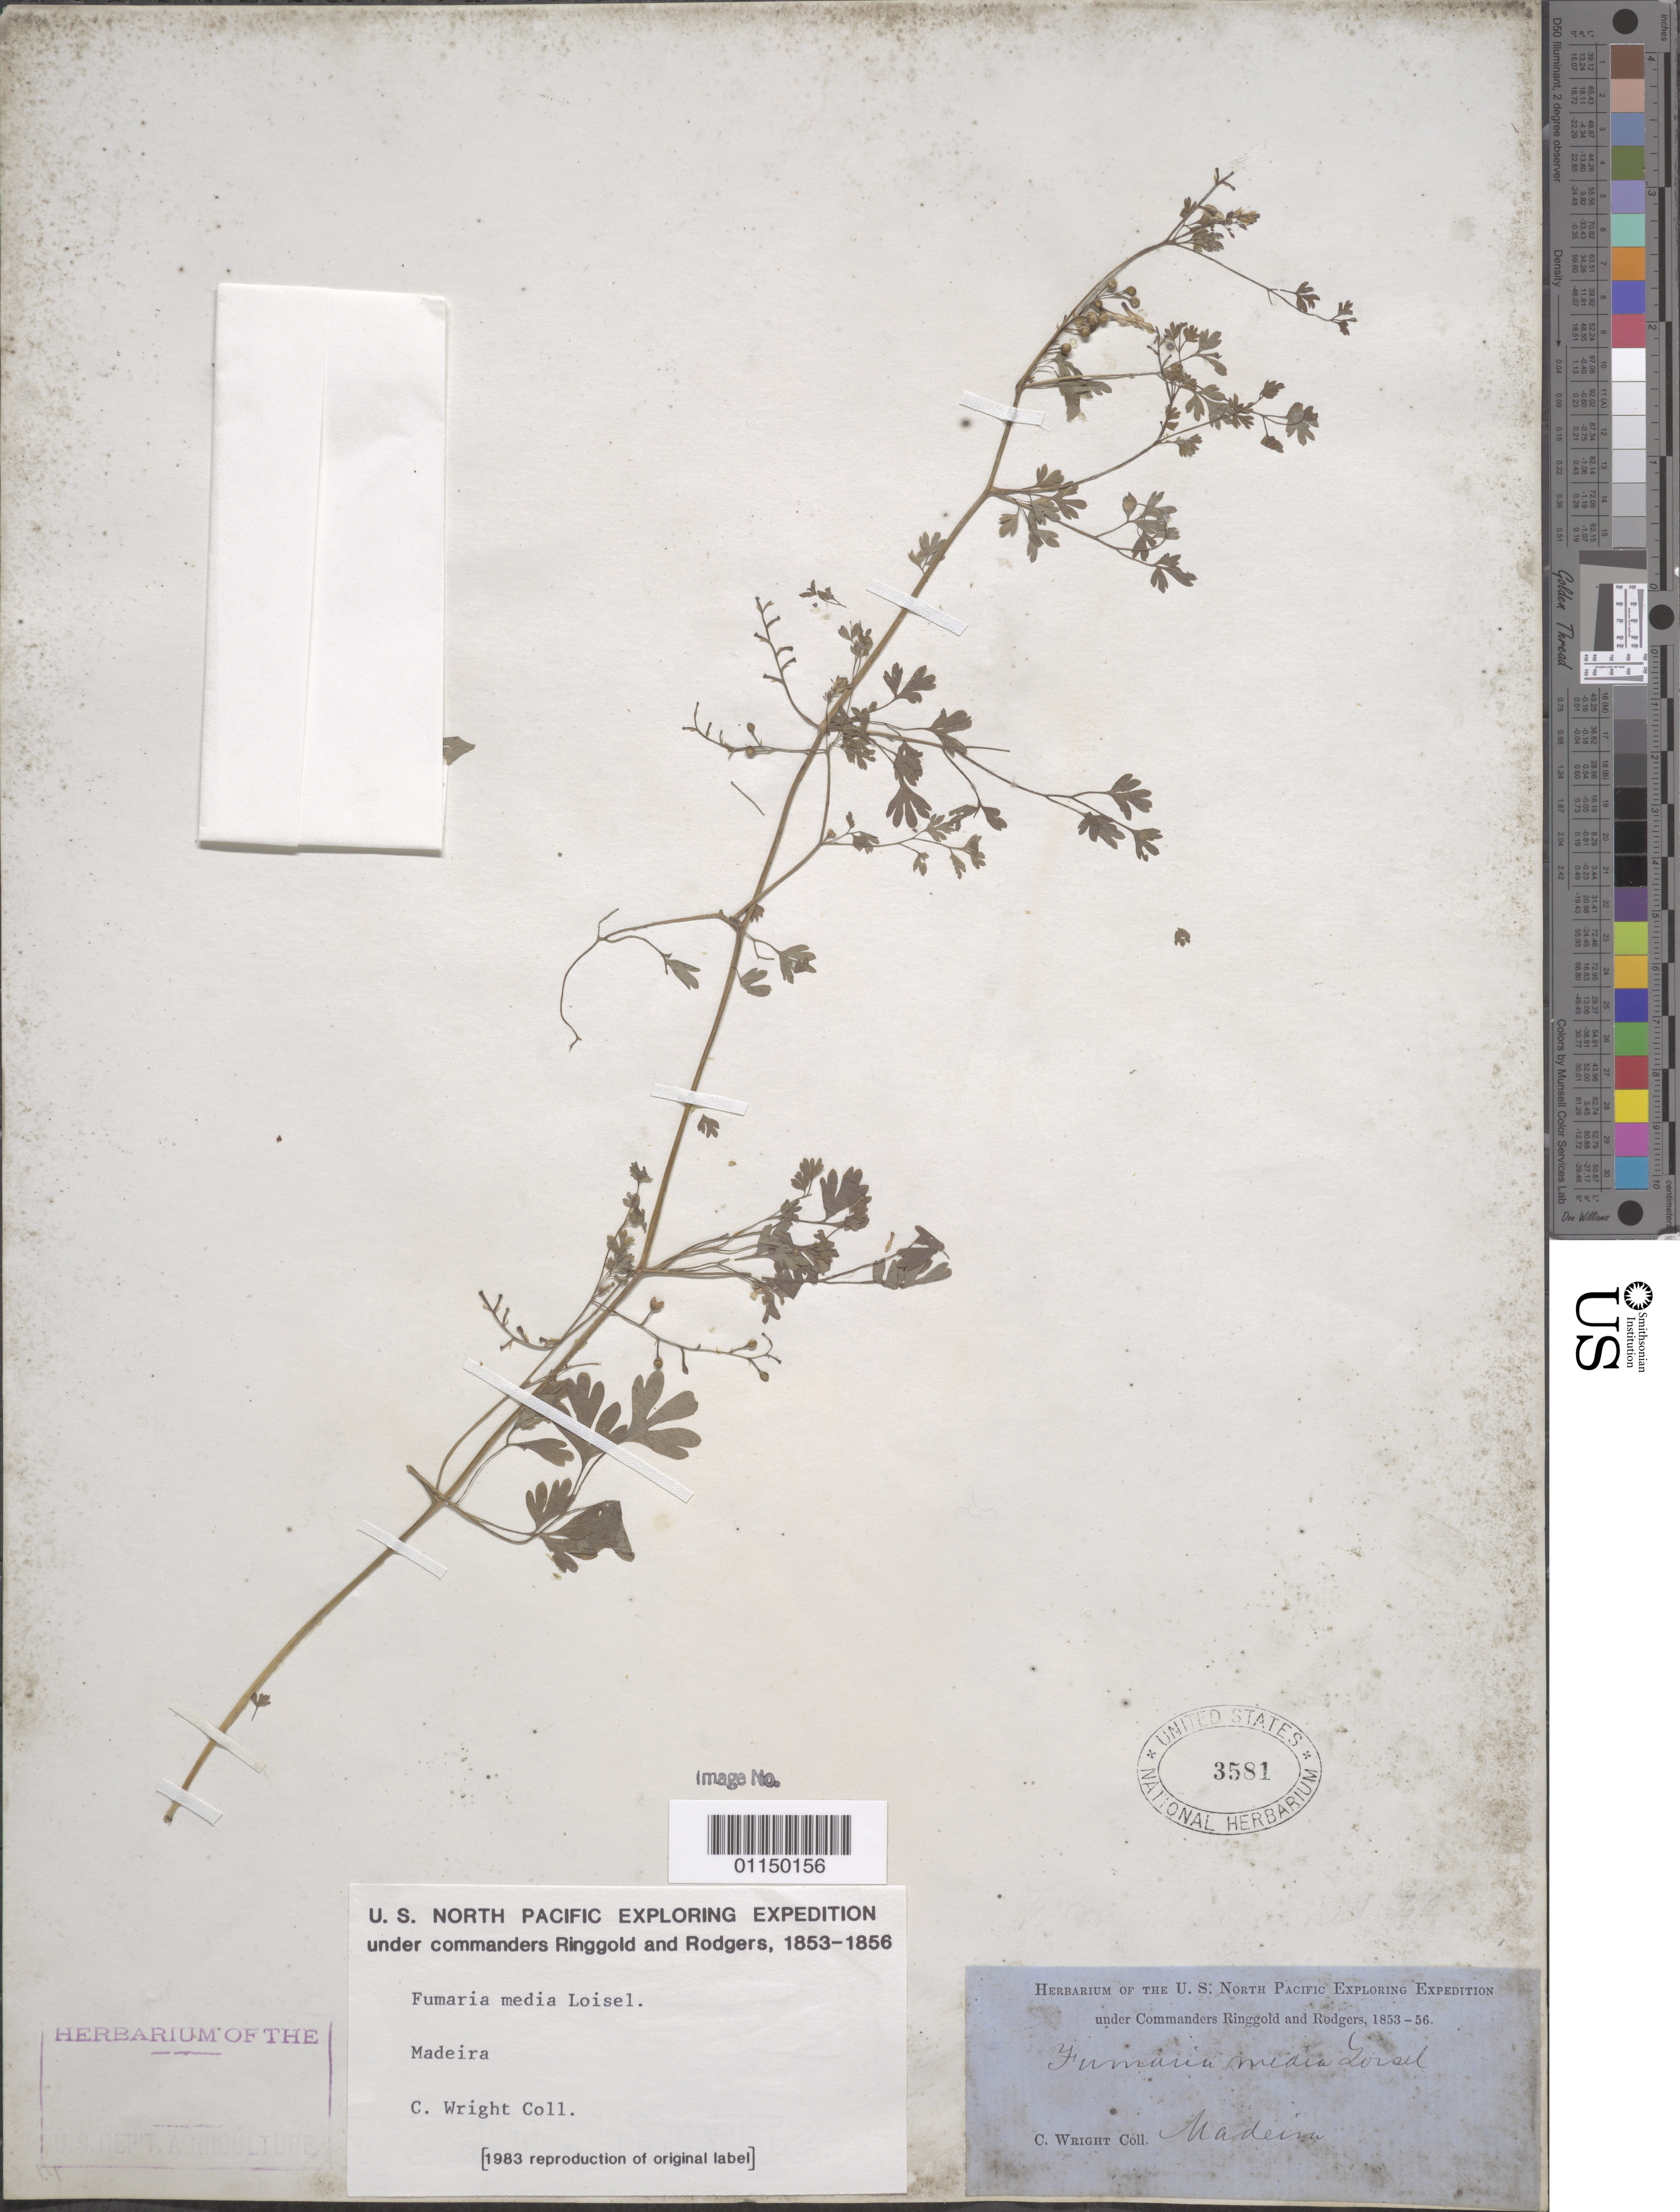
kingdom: Plantae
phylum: Tracheophyta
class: Magnoliopsida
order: Ranunculales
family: Papaveraceae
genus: Fumaria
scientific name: Fumaria media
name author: Loisel.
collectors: C. Wright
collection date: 1853/1856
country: Portugal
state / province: Madeira (Aut. Reg.)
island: Madeira Is.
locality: Madeira.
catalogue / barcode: US 3581